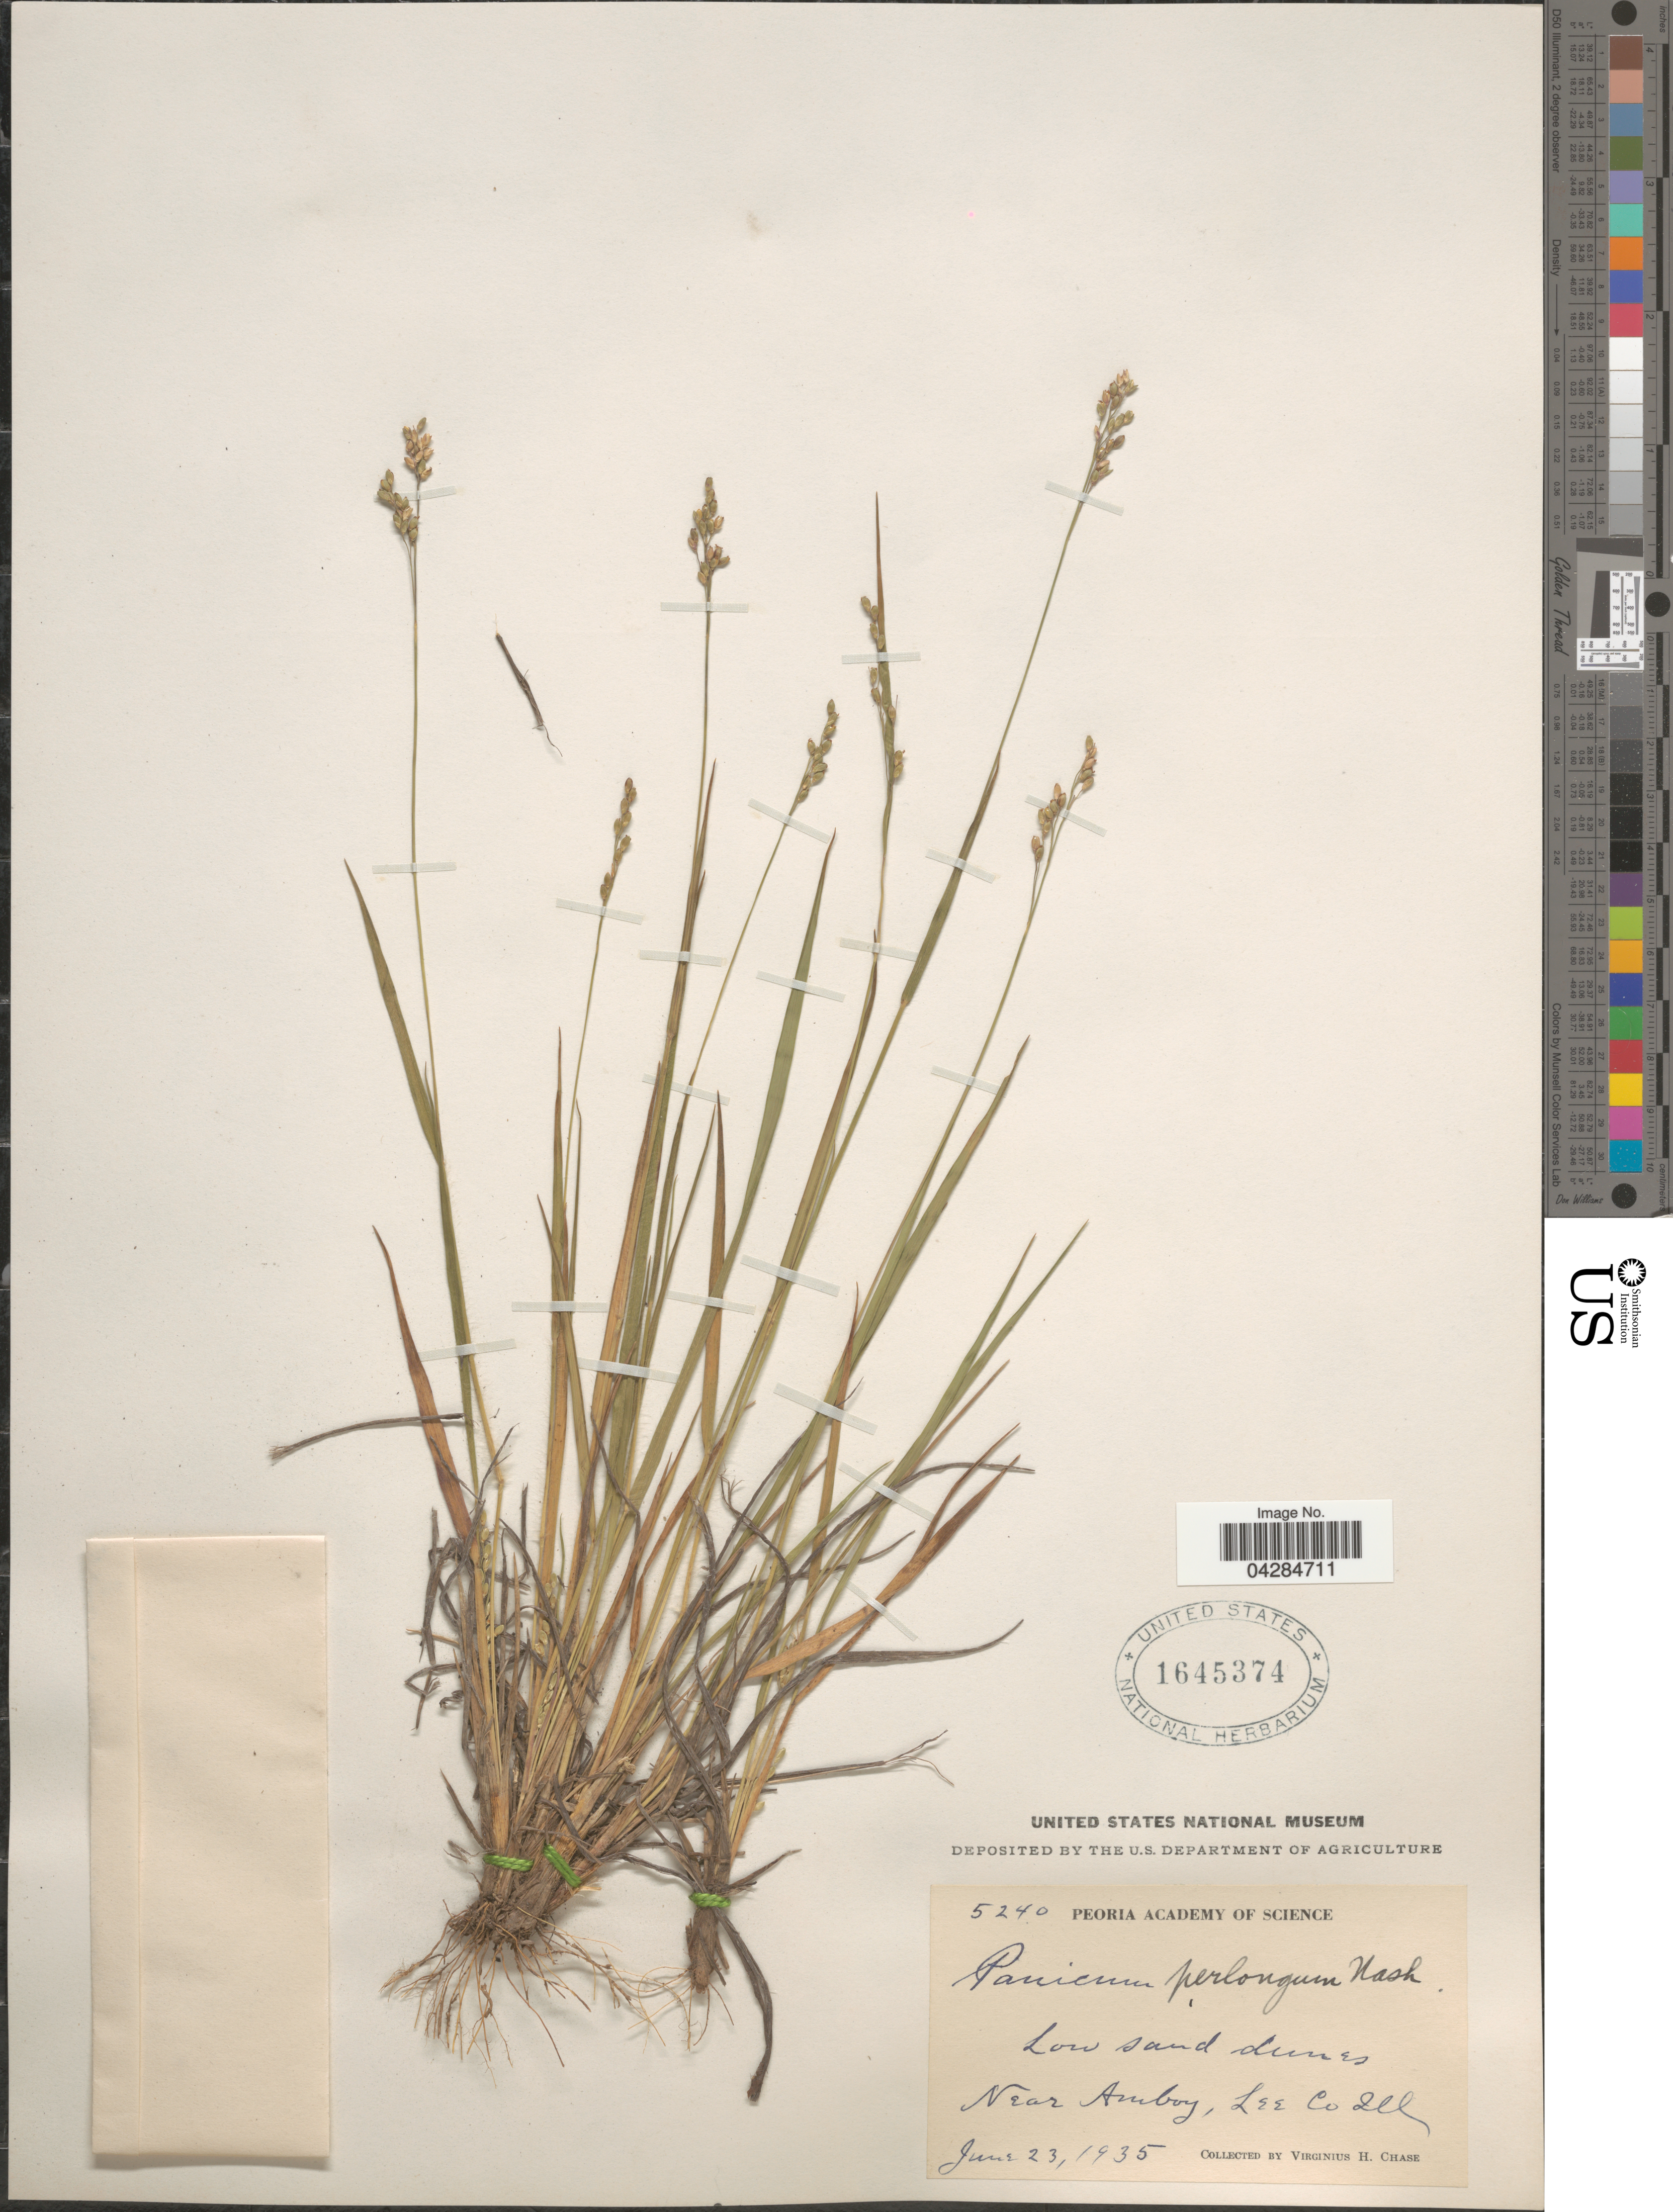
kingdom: Plantae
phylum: Tracheophyta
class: Liliopsida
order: Poales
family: Poaceae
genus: Dichanthelium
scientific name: Dichanthelium perlongum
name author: (Nash) Freckmann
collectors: V. H. Chase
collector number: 5240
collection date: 1935-06-23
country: United States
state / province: Illinois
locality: Low sand dunes Near Amboy, Lee Co.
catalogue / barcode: US 1645374